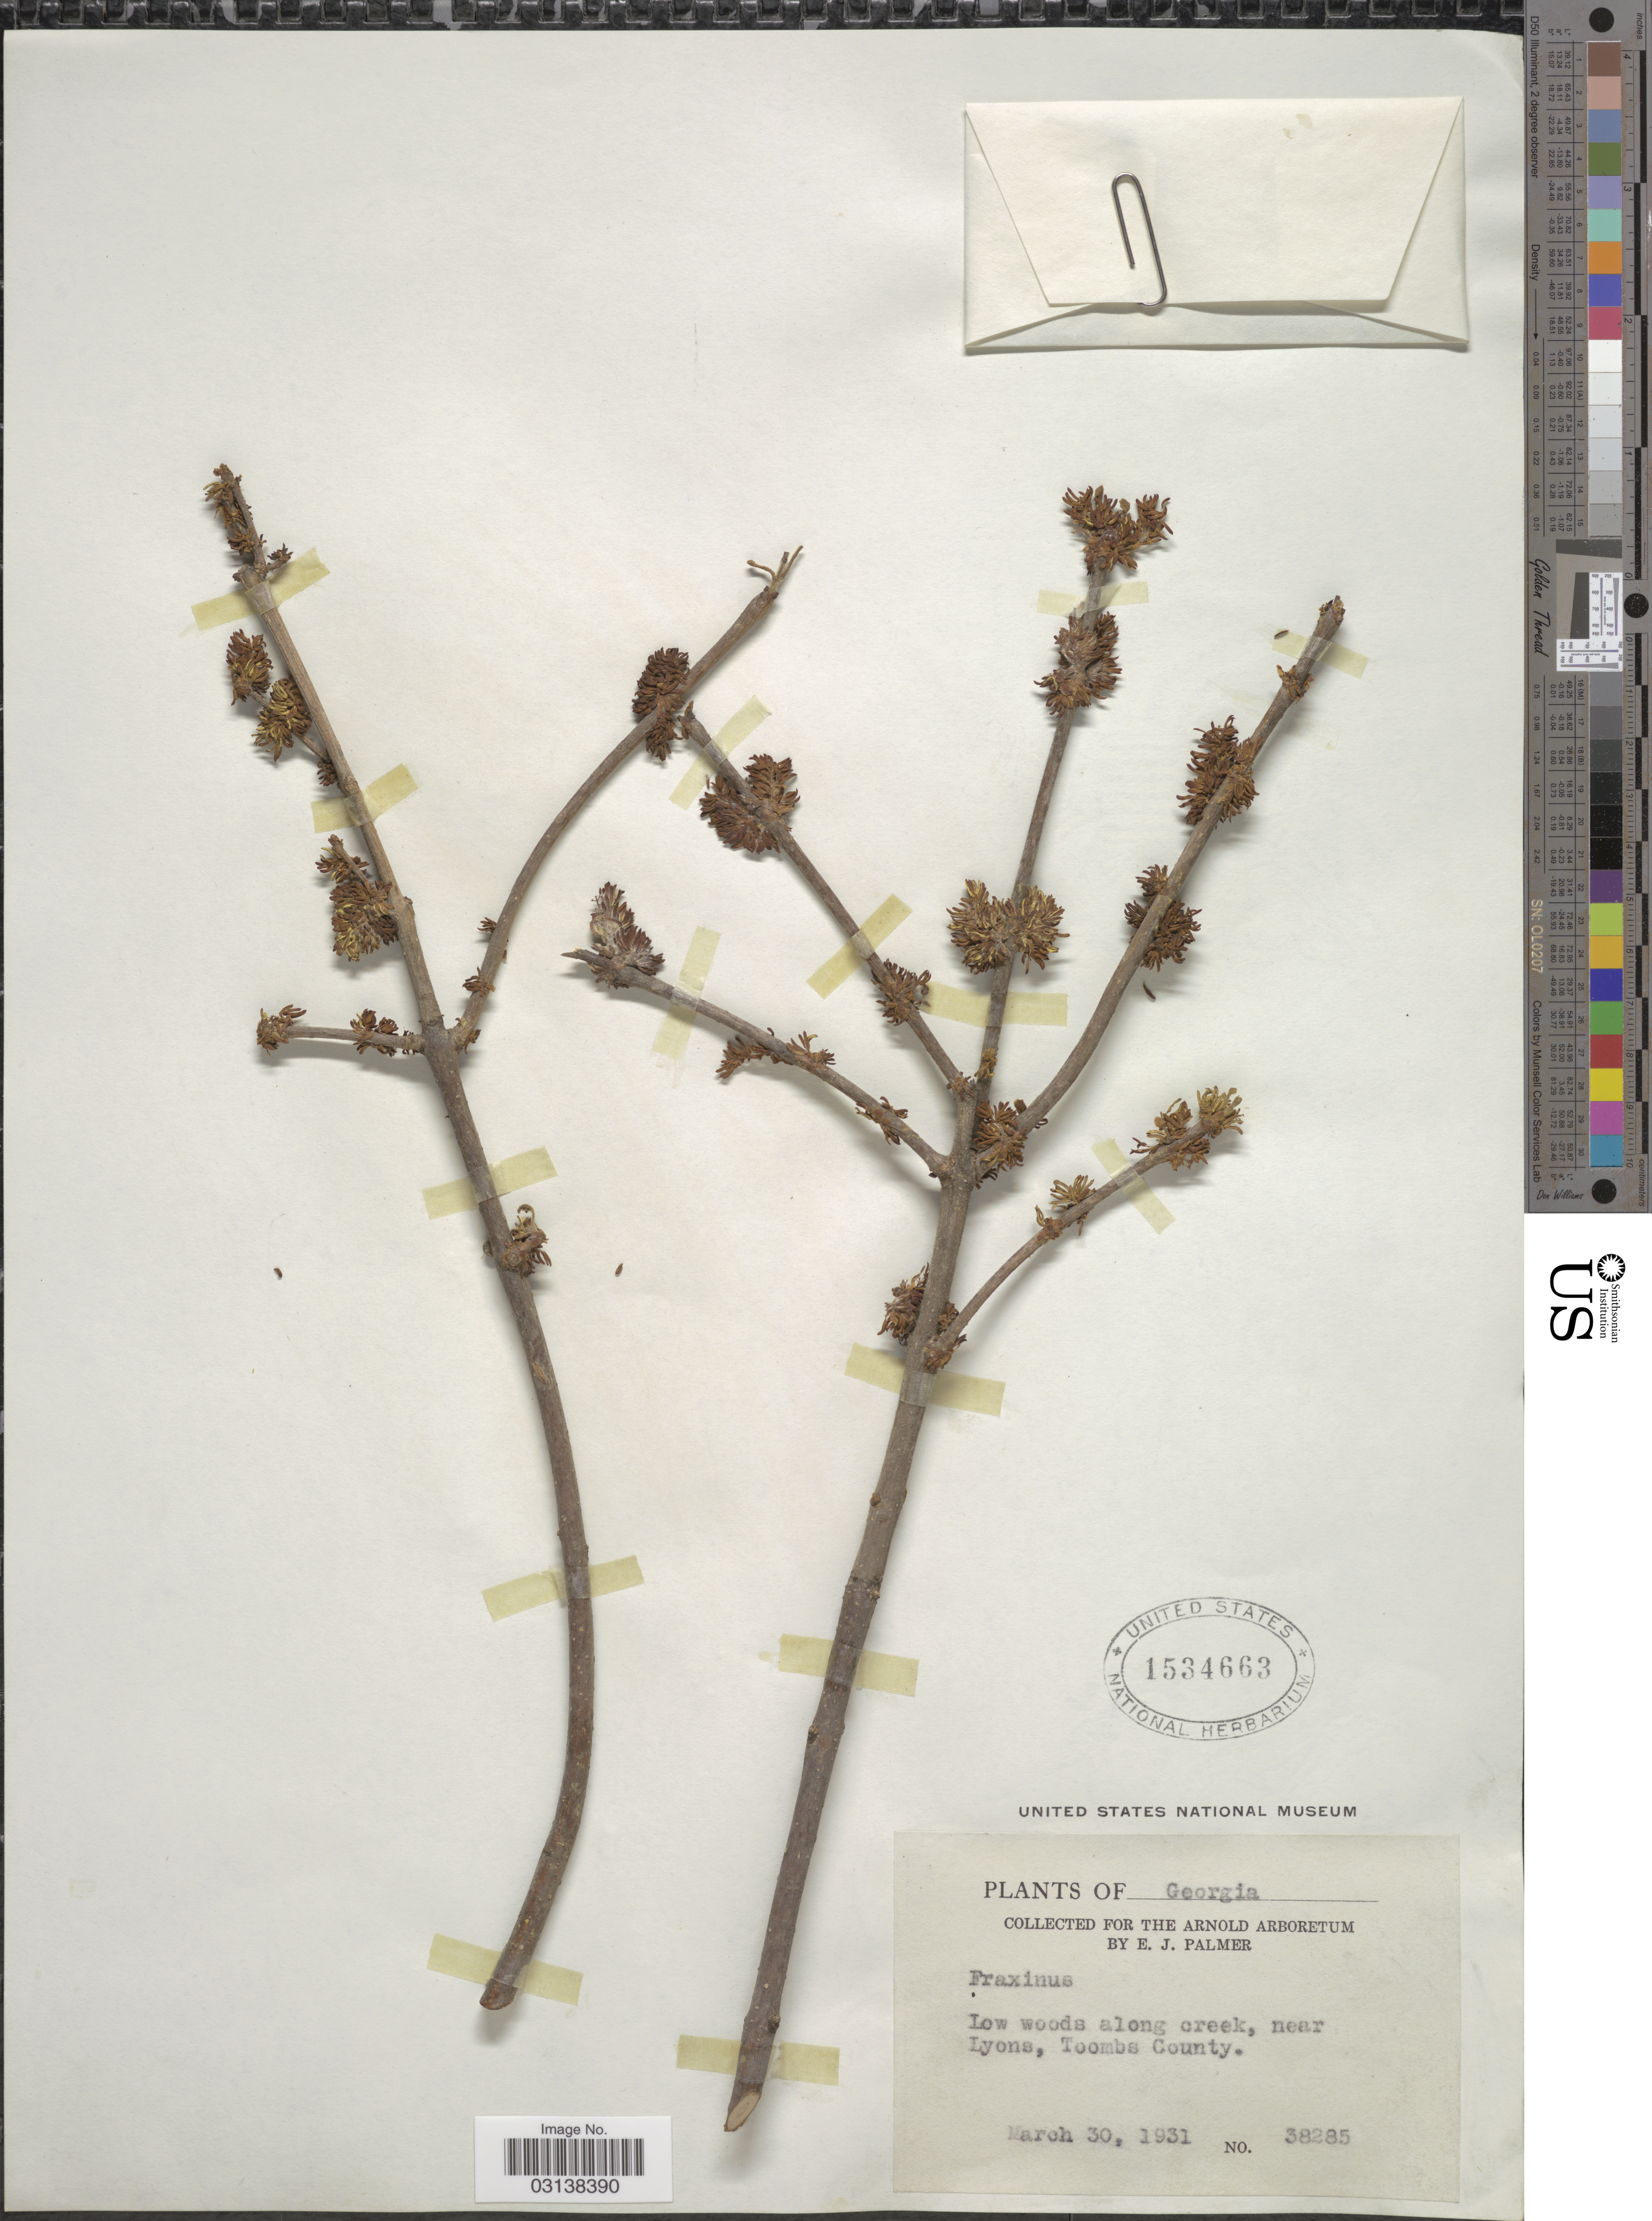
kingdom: Plantae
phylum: Tracheophyta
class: Magnoliopsida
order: Lamiales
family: Oleaceae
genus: Fraxinus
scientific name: Fraxinus americana var. biltmoreana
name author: (Beadle) J.W. Wright ex Fernald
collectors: E. J. Palmer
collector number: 38285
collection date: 1931-03-30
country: United States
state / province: Georgia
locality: Low woods along creek, near Lyons, Toombs County.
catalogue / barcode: US 1534663